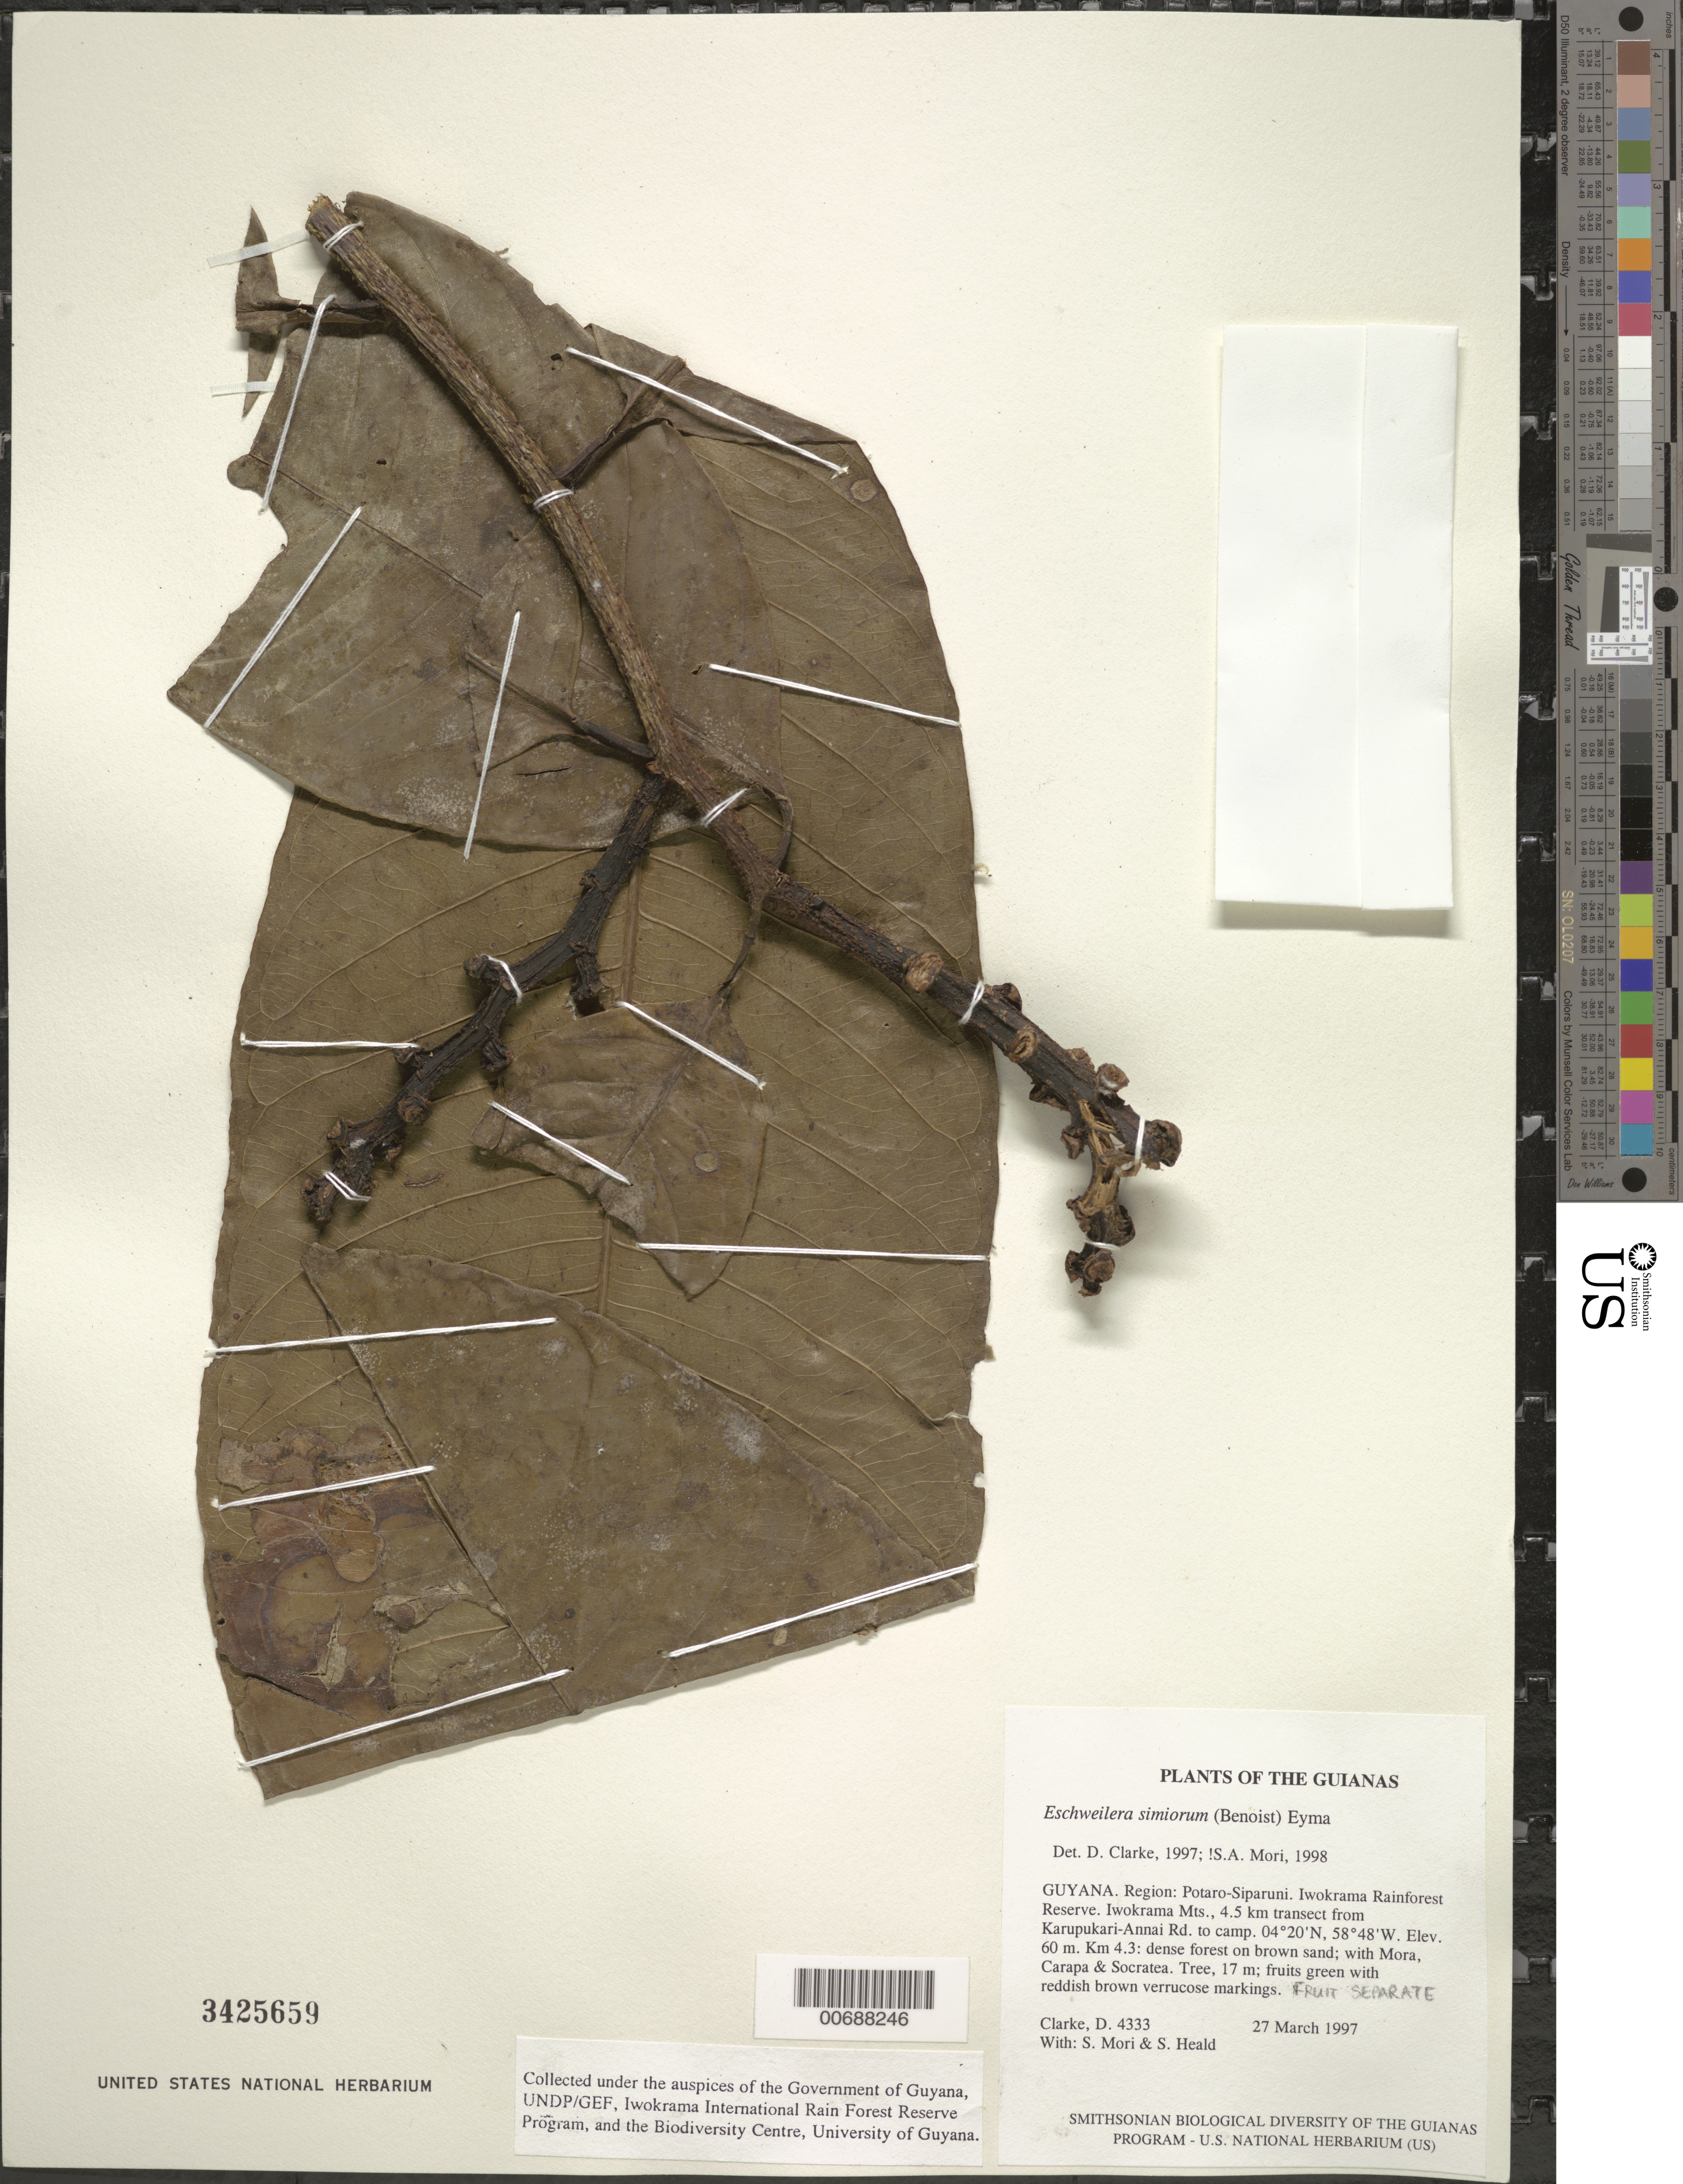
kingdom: Plantae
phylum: Tracheophyta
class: Magnoliopsida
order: Ericales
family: Lecythidaceae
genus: Eschweilera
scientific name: Eschweilera simiorum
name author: (Benoist) Eyma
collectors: D. Clarke, S. Mori & S. Heald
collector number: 4333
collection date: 1997-03-27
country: Guyana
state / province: Potaro-Siparuni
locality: Guianas. Region: Potaro-Siparuni. Iwokrama Rainforest Reserve. Iwokrama Mts., 4.5 km transect from Karupukari-Annai Rd. to camp. Km 4.3.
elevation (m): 60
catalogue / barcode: US 3425659